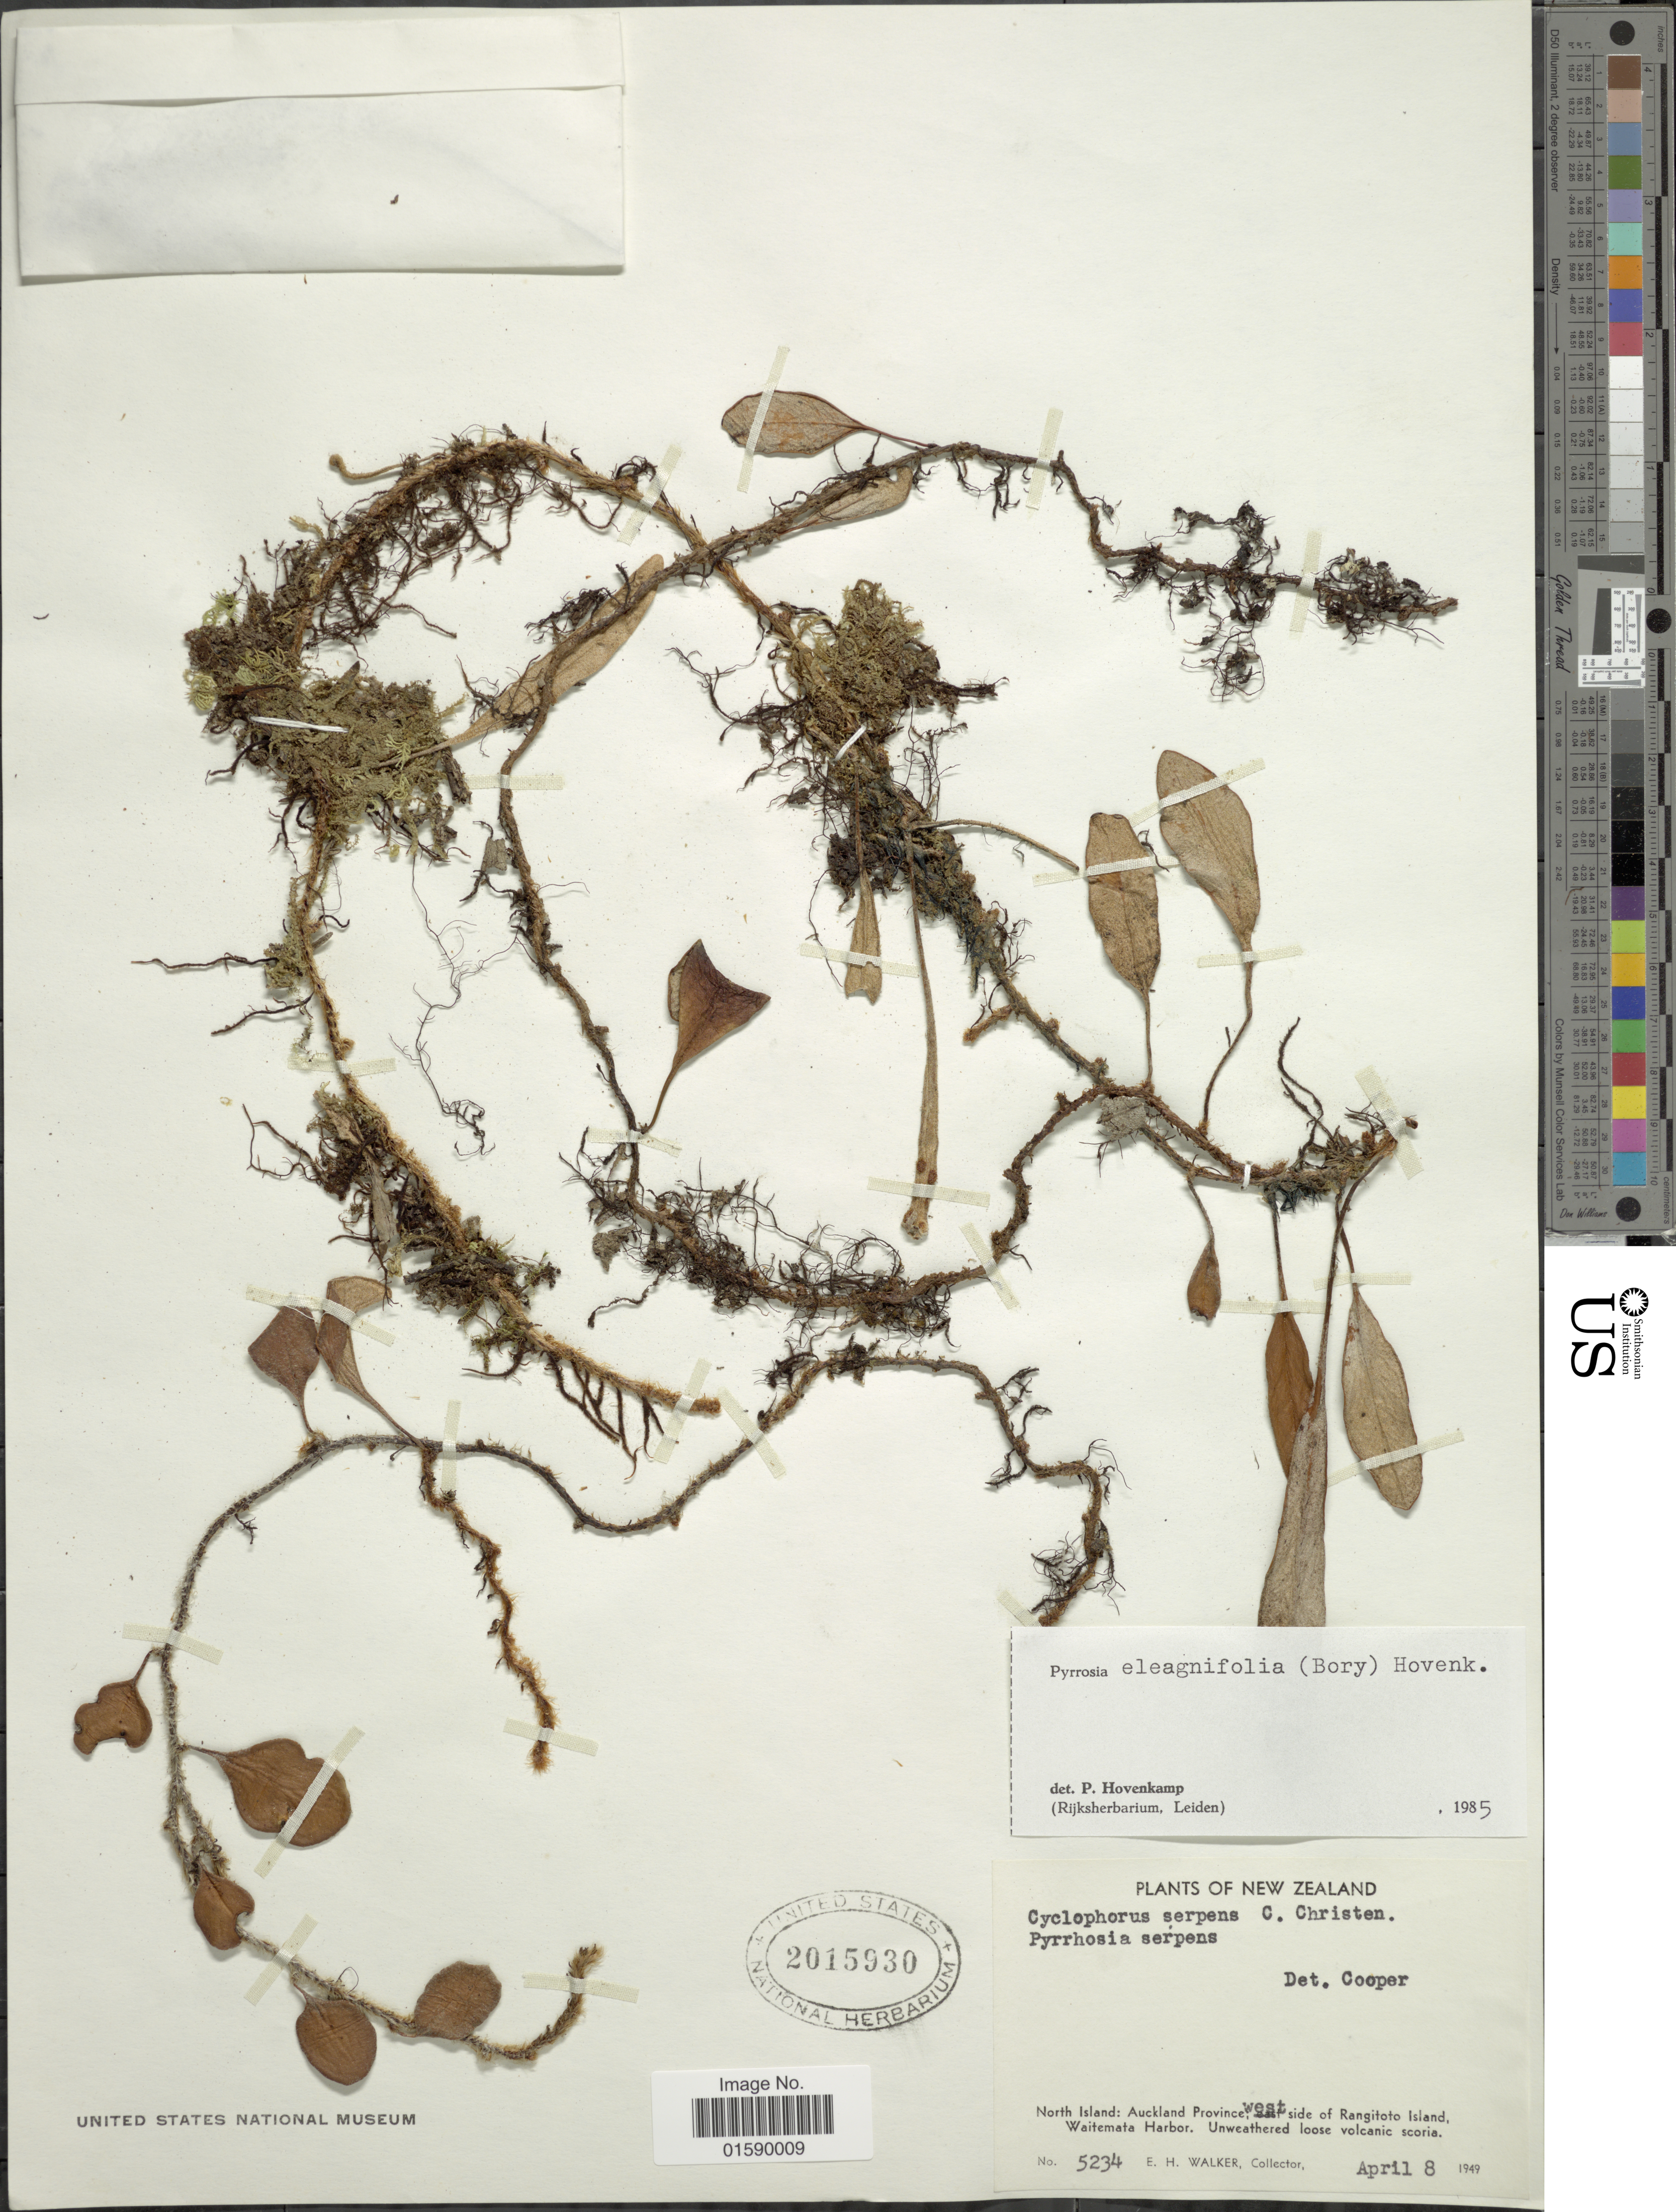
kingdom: Plantae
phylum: Tracheophyta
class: Polypodiopsida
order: Polypodiales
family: Polypodiaceae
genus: Pyrrosia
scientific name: Pyrrosia elaeagnifolia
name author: (Bory) Hovenkamp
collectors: E. H. Walker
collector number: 5234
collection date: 1949-04-08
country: New Zealand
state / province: Auckland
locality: New Zealand. North Island: Auckland Province, west side of Rangitoto Island Waitemata Harbor.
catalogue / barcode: US 2015930